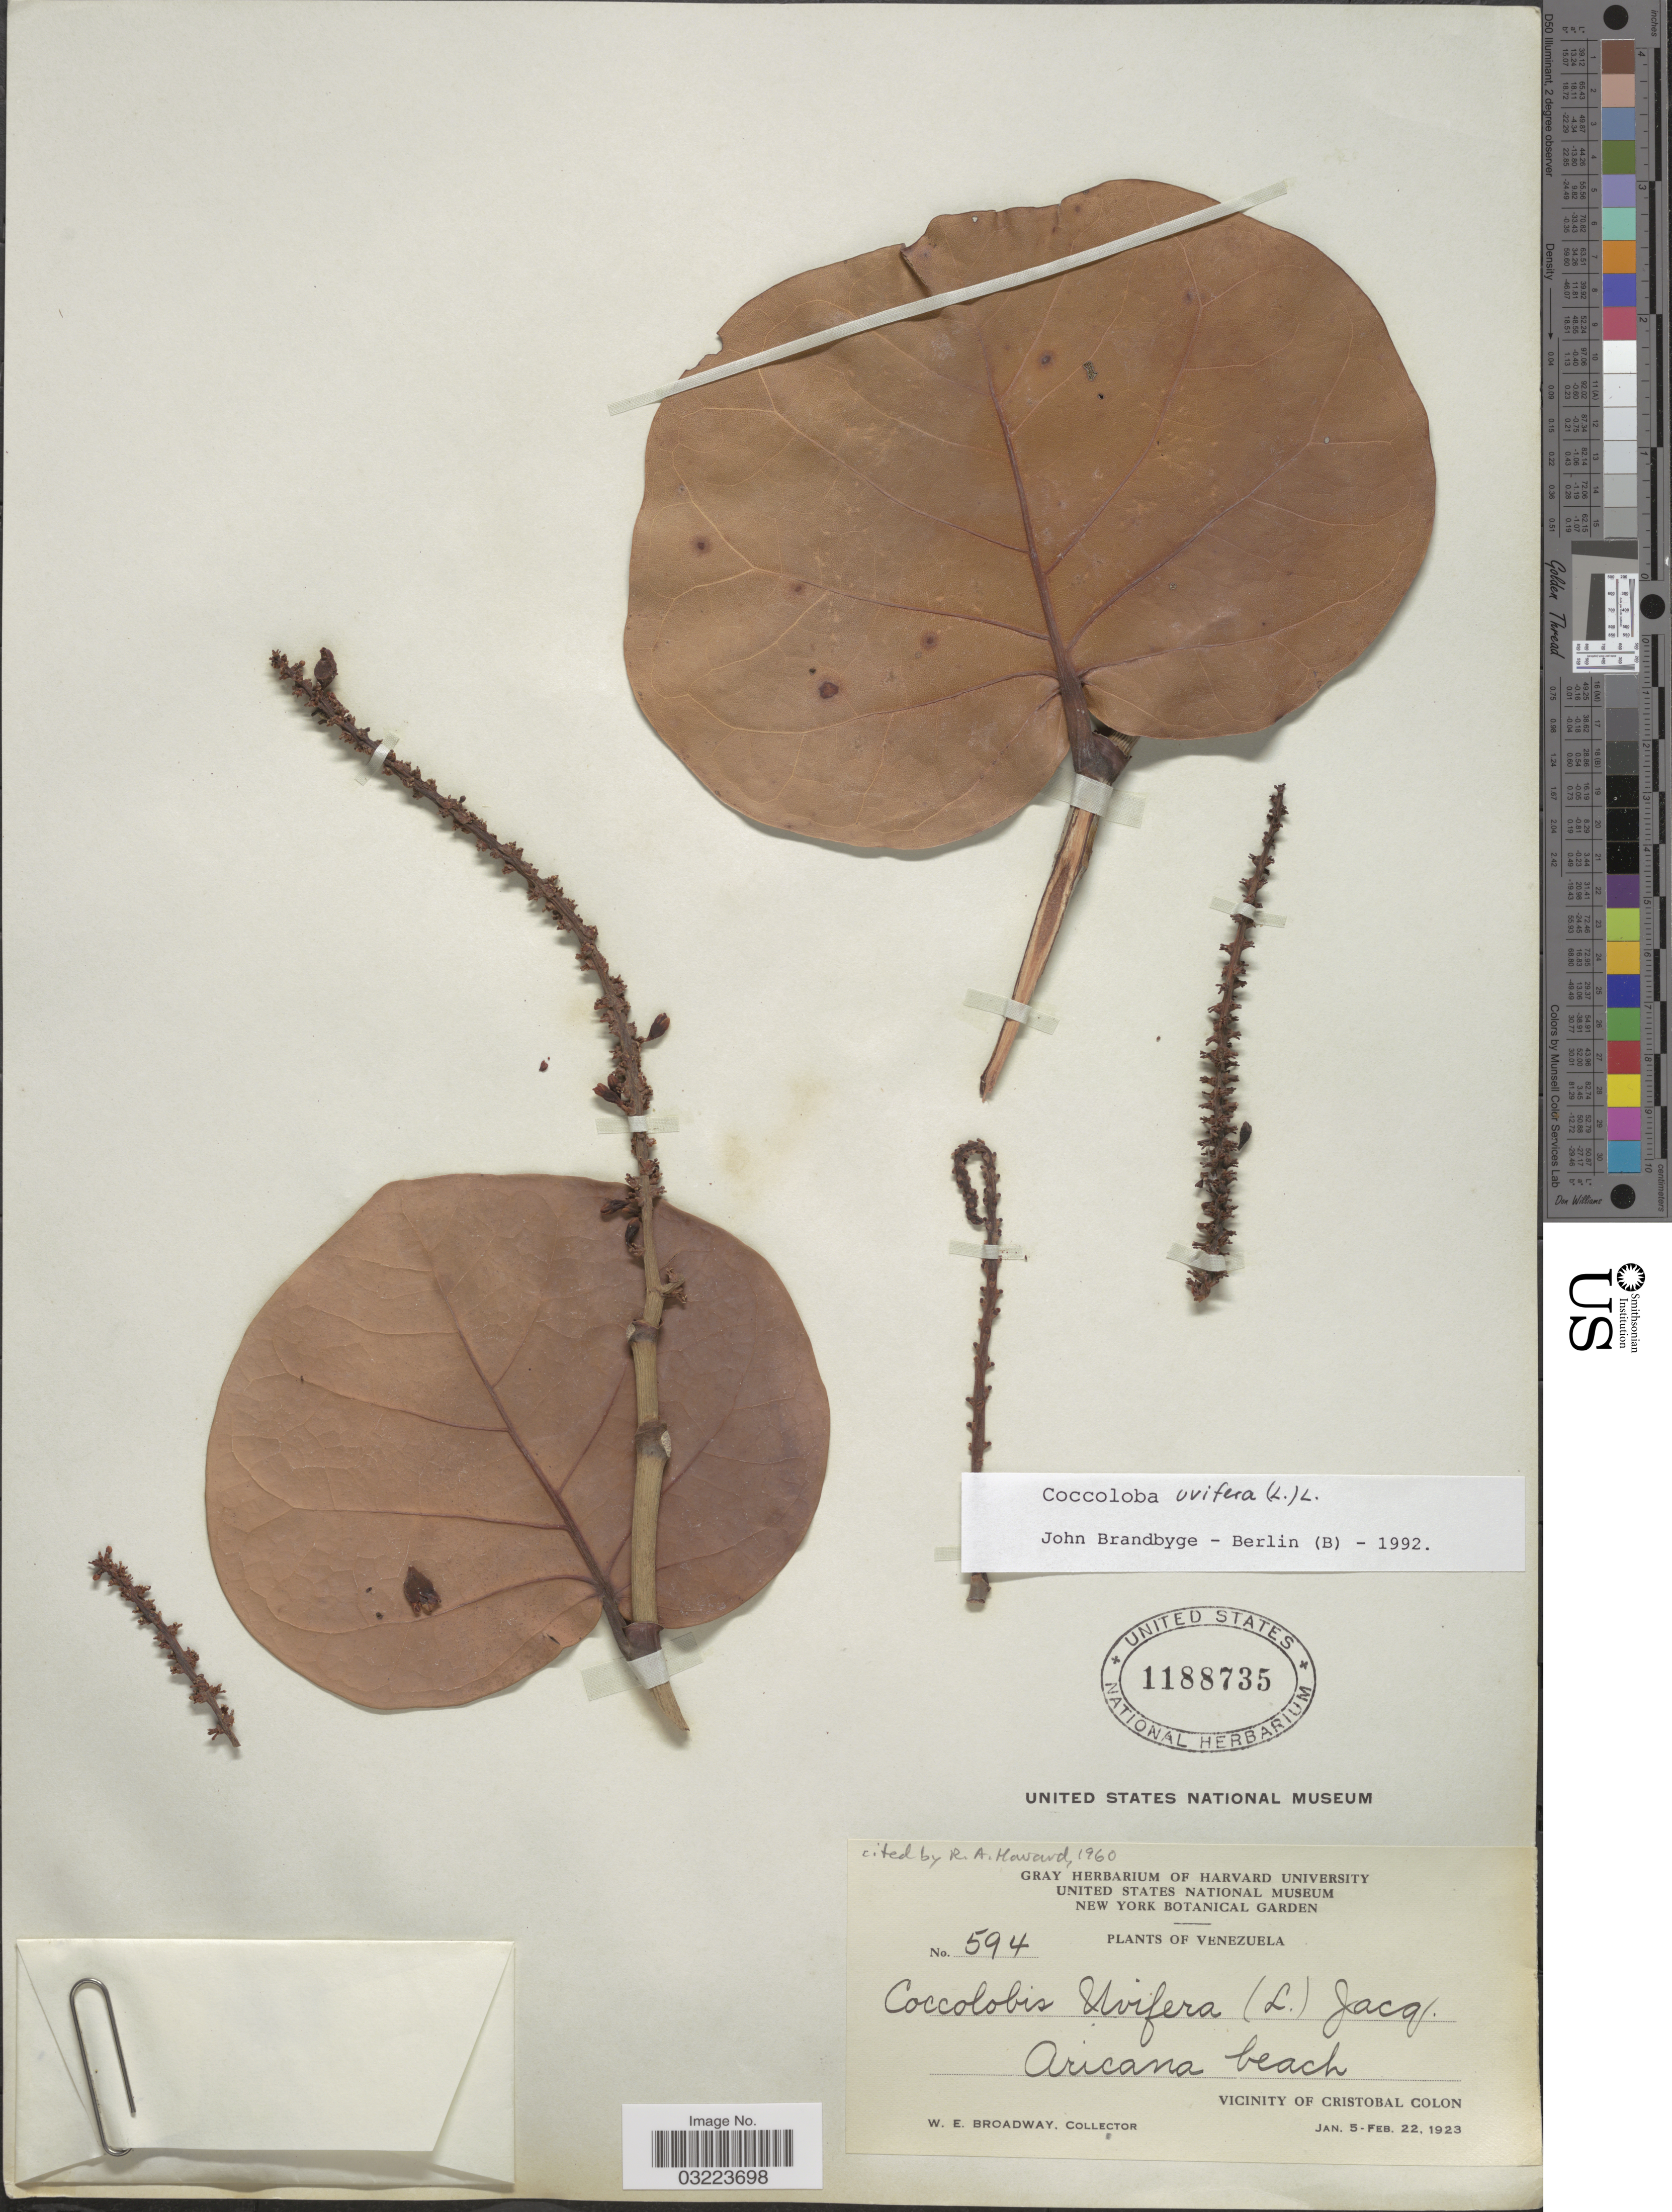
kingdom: Plantae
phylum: Tracheophyta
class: Magnoliopsida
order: Caryophyllales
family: Polygonaceae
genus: Coccoloba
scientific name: Coccoloba uvifera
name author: L.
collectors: W. E. Broadway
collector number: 594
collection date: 1923-01-05/1923-02-22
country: Venezuela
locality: Aricana Beach. Vicinity of Cristobal Colon.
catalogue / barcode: US 1188735